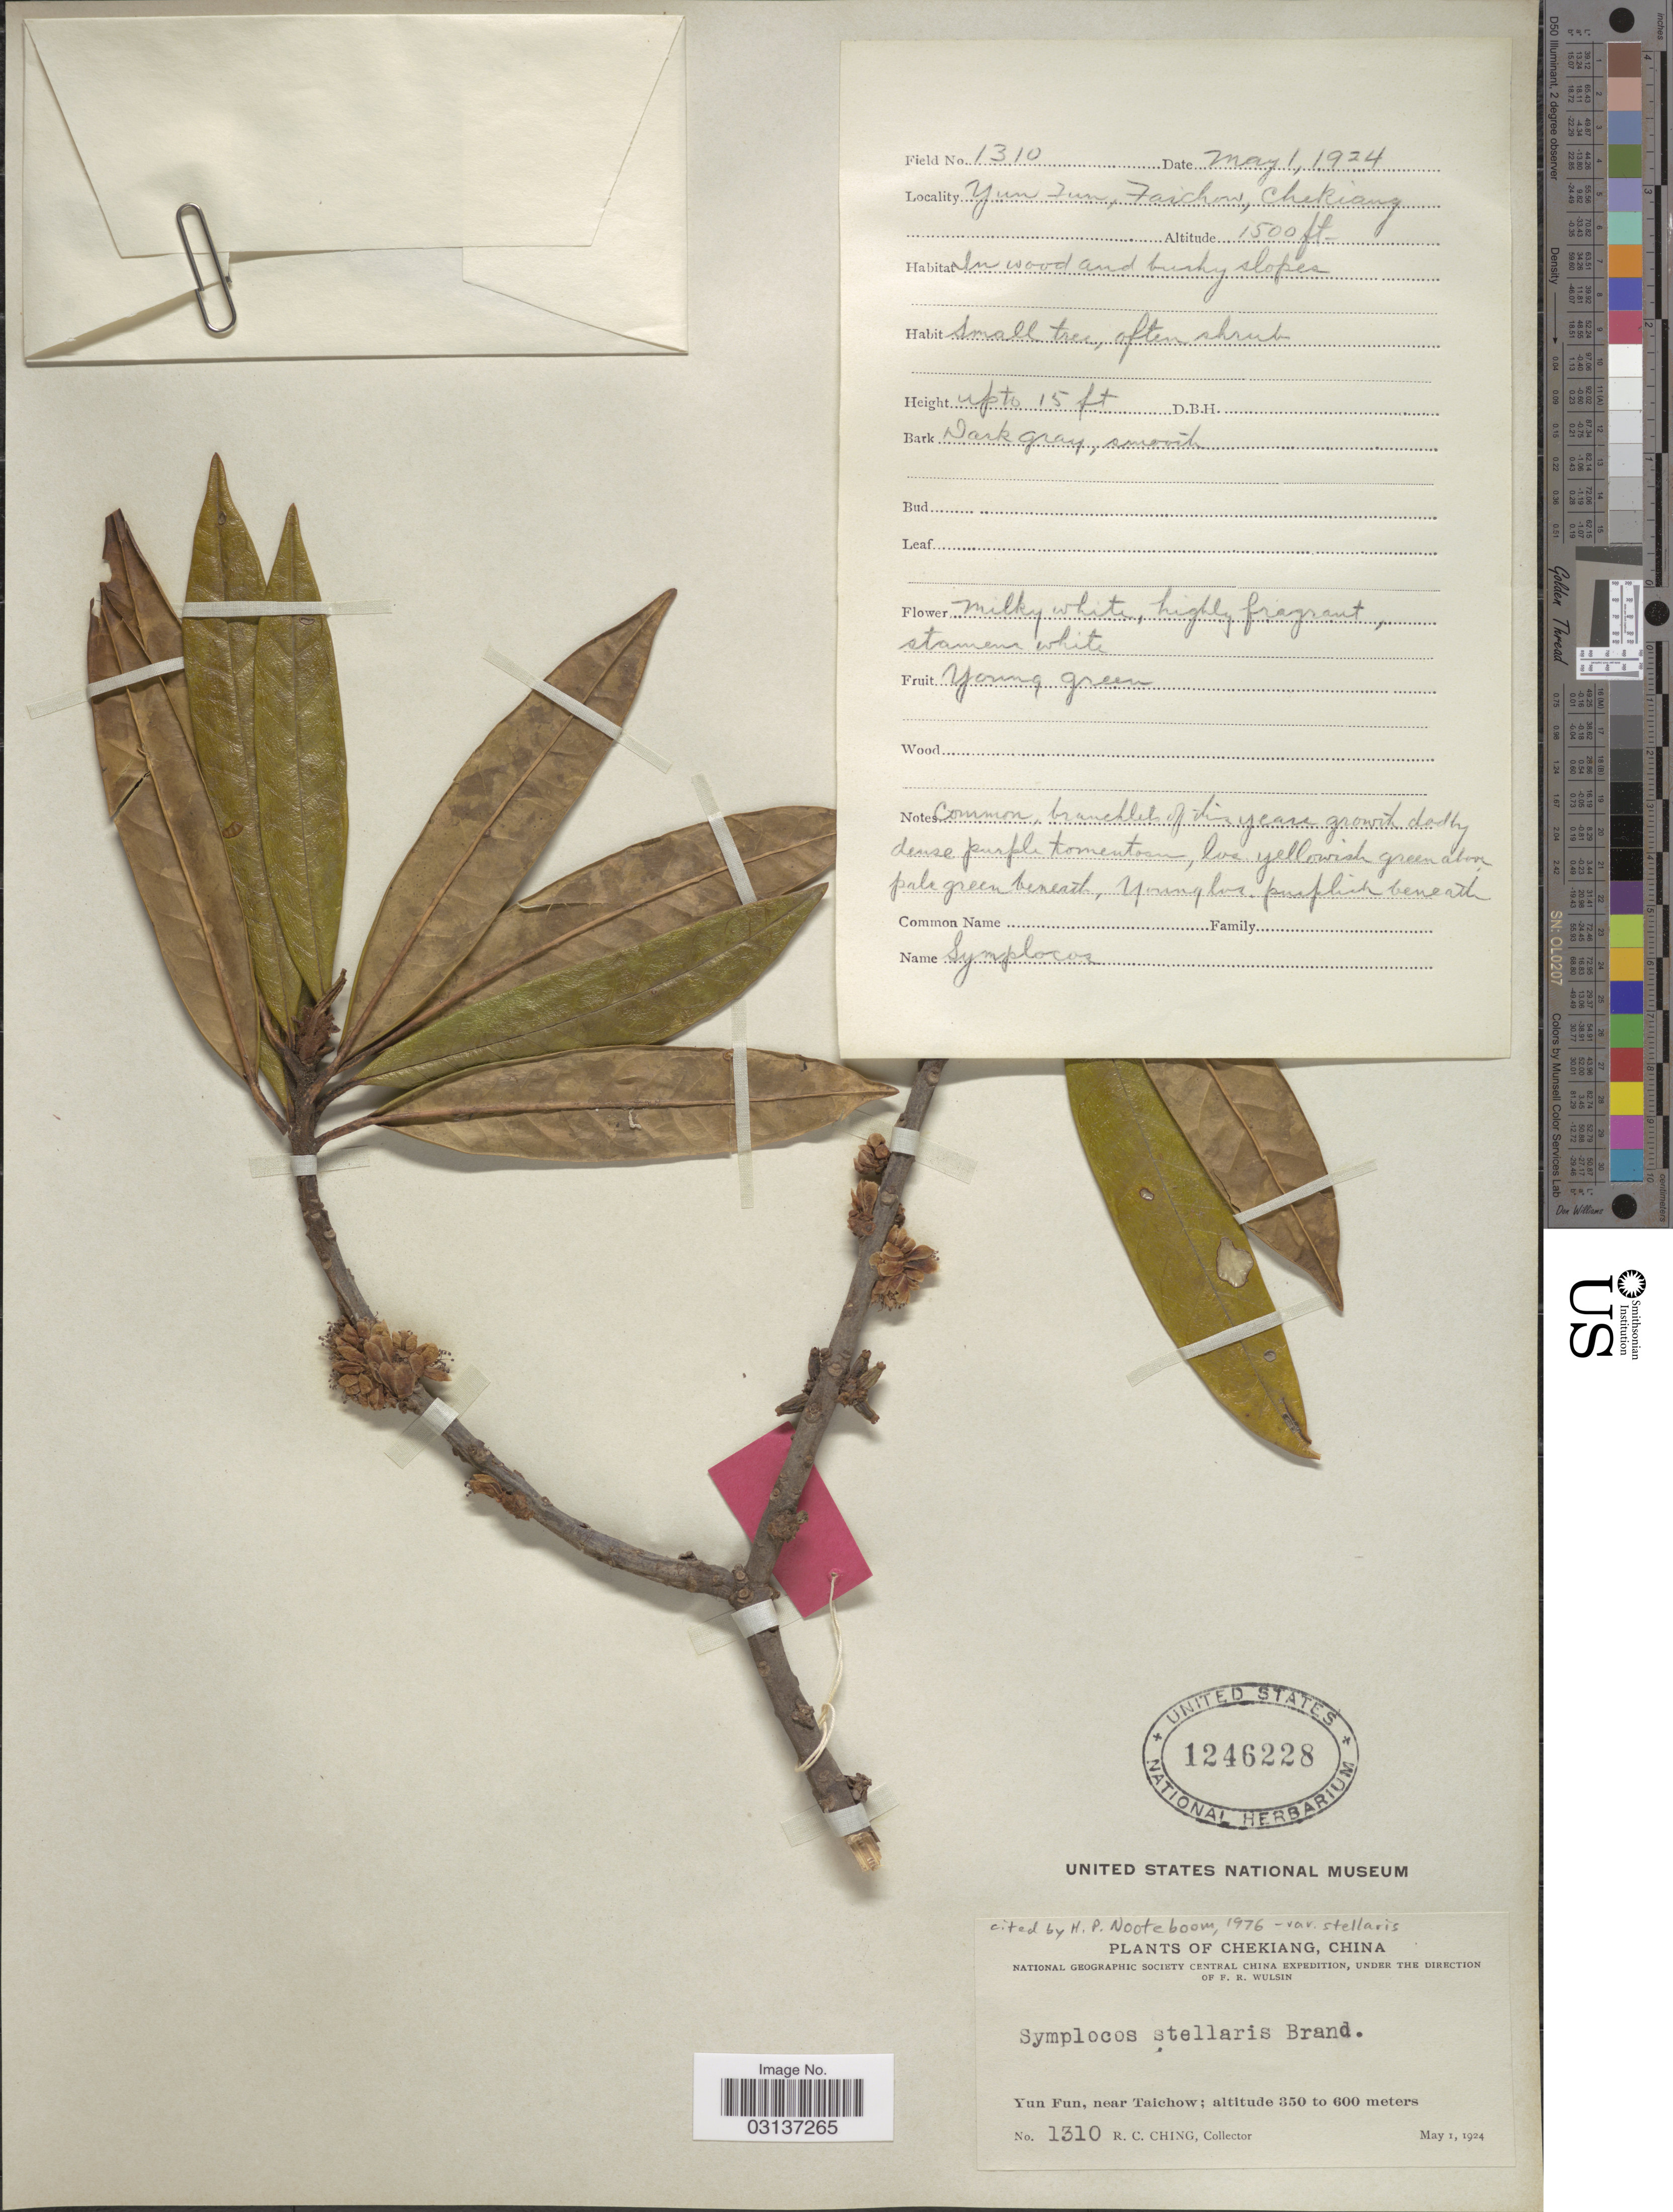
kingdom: Plantae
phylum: Tracheophyta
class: Magnoliopsida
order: Ericales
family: Symplocaceae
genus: Symplocos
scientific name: Symplocos stellaris var. stellaris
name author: Brand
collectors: R. C. Ching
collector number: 1310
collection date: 1924-05-01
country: China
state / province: Zhejiang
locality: Chekiang. Yun Fun, near Taichow.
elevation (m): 457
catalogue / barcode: US 1246228